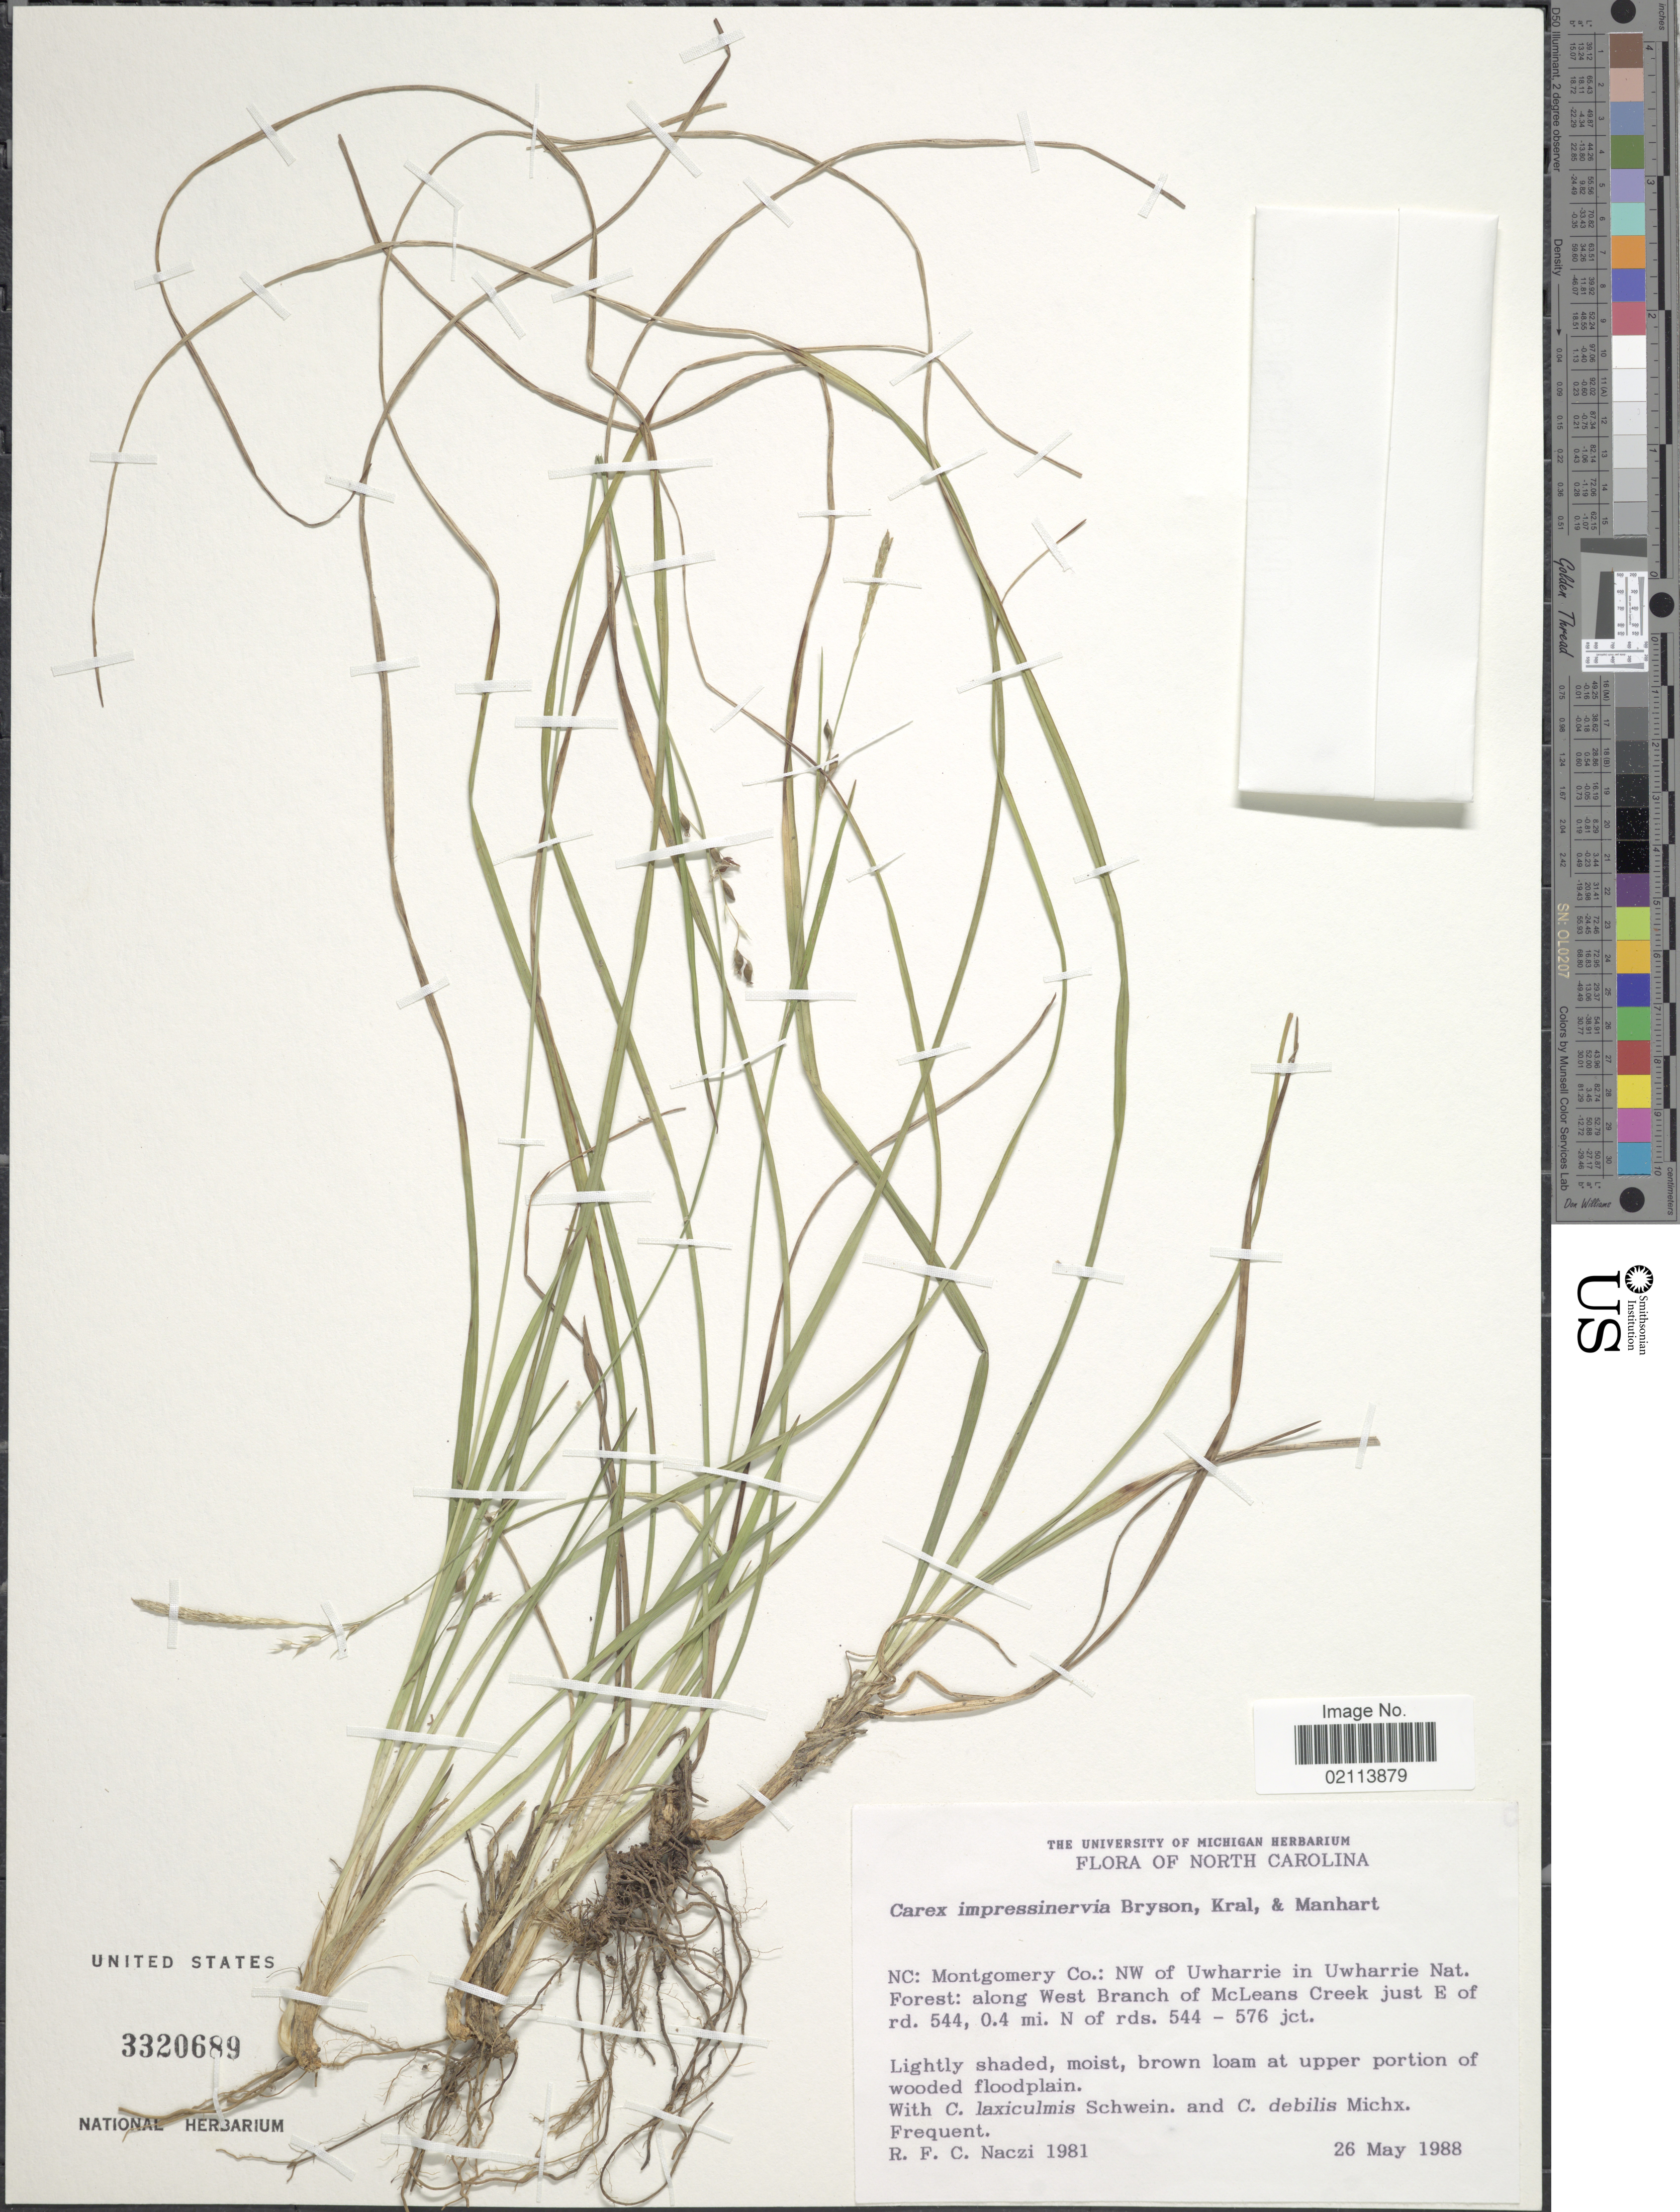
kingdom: Plantae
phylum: Tracheophyta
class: Liliopsida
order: Poales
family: Cyperaceae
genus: Carex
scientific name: Carex impressinervia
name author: Bryson et al.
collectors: J. Manhart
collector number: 1981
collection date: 1988-05-26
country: United States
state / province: North Carolina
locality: NC: Montgomery Co.: NW of Uwharrie in Uwharrie Nat., Forest: along West Branch of McLeans CReek just E of rd. 544, 0.4 mi. N of rds. 544-576 jct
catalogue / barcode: US 3320689